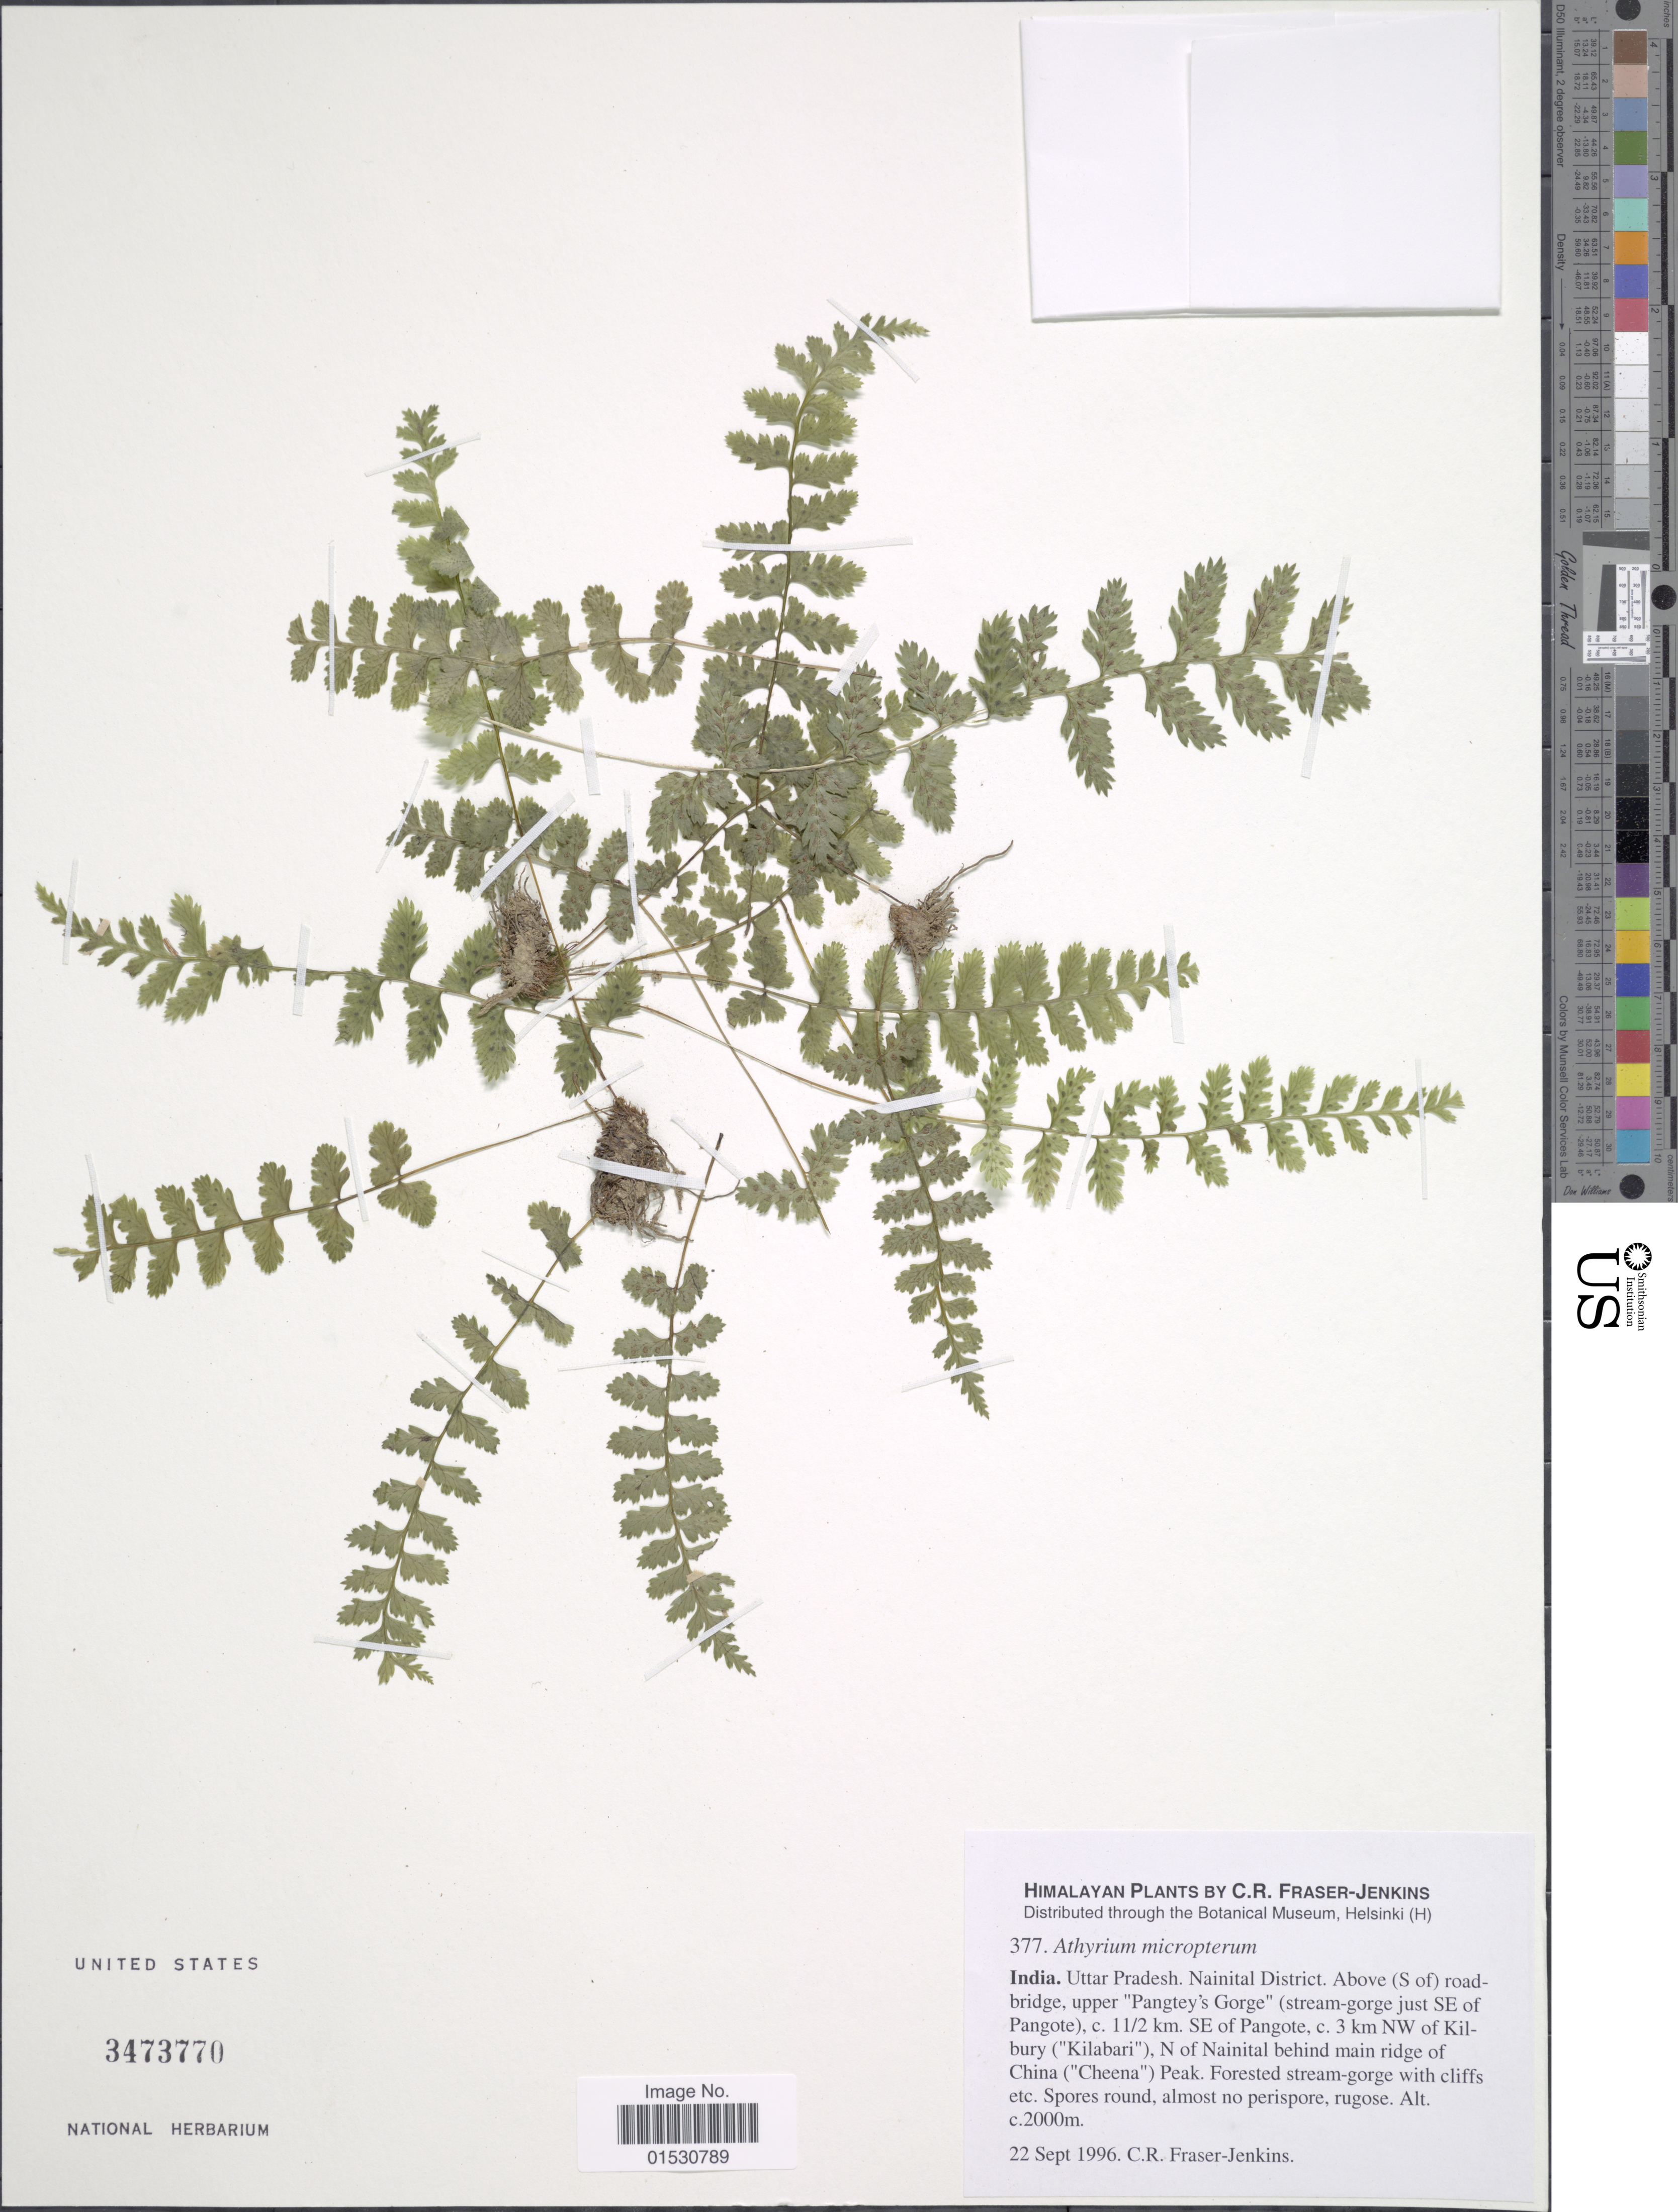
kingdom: Plantae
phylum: Tracheophyta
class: Polypodiopsida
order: Polypodiales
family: Athyriaceae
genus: Athyrium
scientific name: Athyrium micropterum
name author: Fraser-Jenk.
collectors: C. R. Fraser-Jenkins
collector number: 377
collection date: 1996-09-22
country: India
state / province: Uttar Pradesh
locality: Nainital District. Above (S of) roadbridge, upper " Pangtey's Gorge" (stream gorge just SE of Pangote) c. 11/2 km. SE of Pangote, c. 3 km NW of Kilbury ("Kilabari"), N of Nainital behind main ridge of China ("Cheena") Peak. Forested stream-gorge with cliffs etc. Spores round, almost no persispore, rugose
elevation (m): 2000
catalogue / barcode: US 3473770